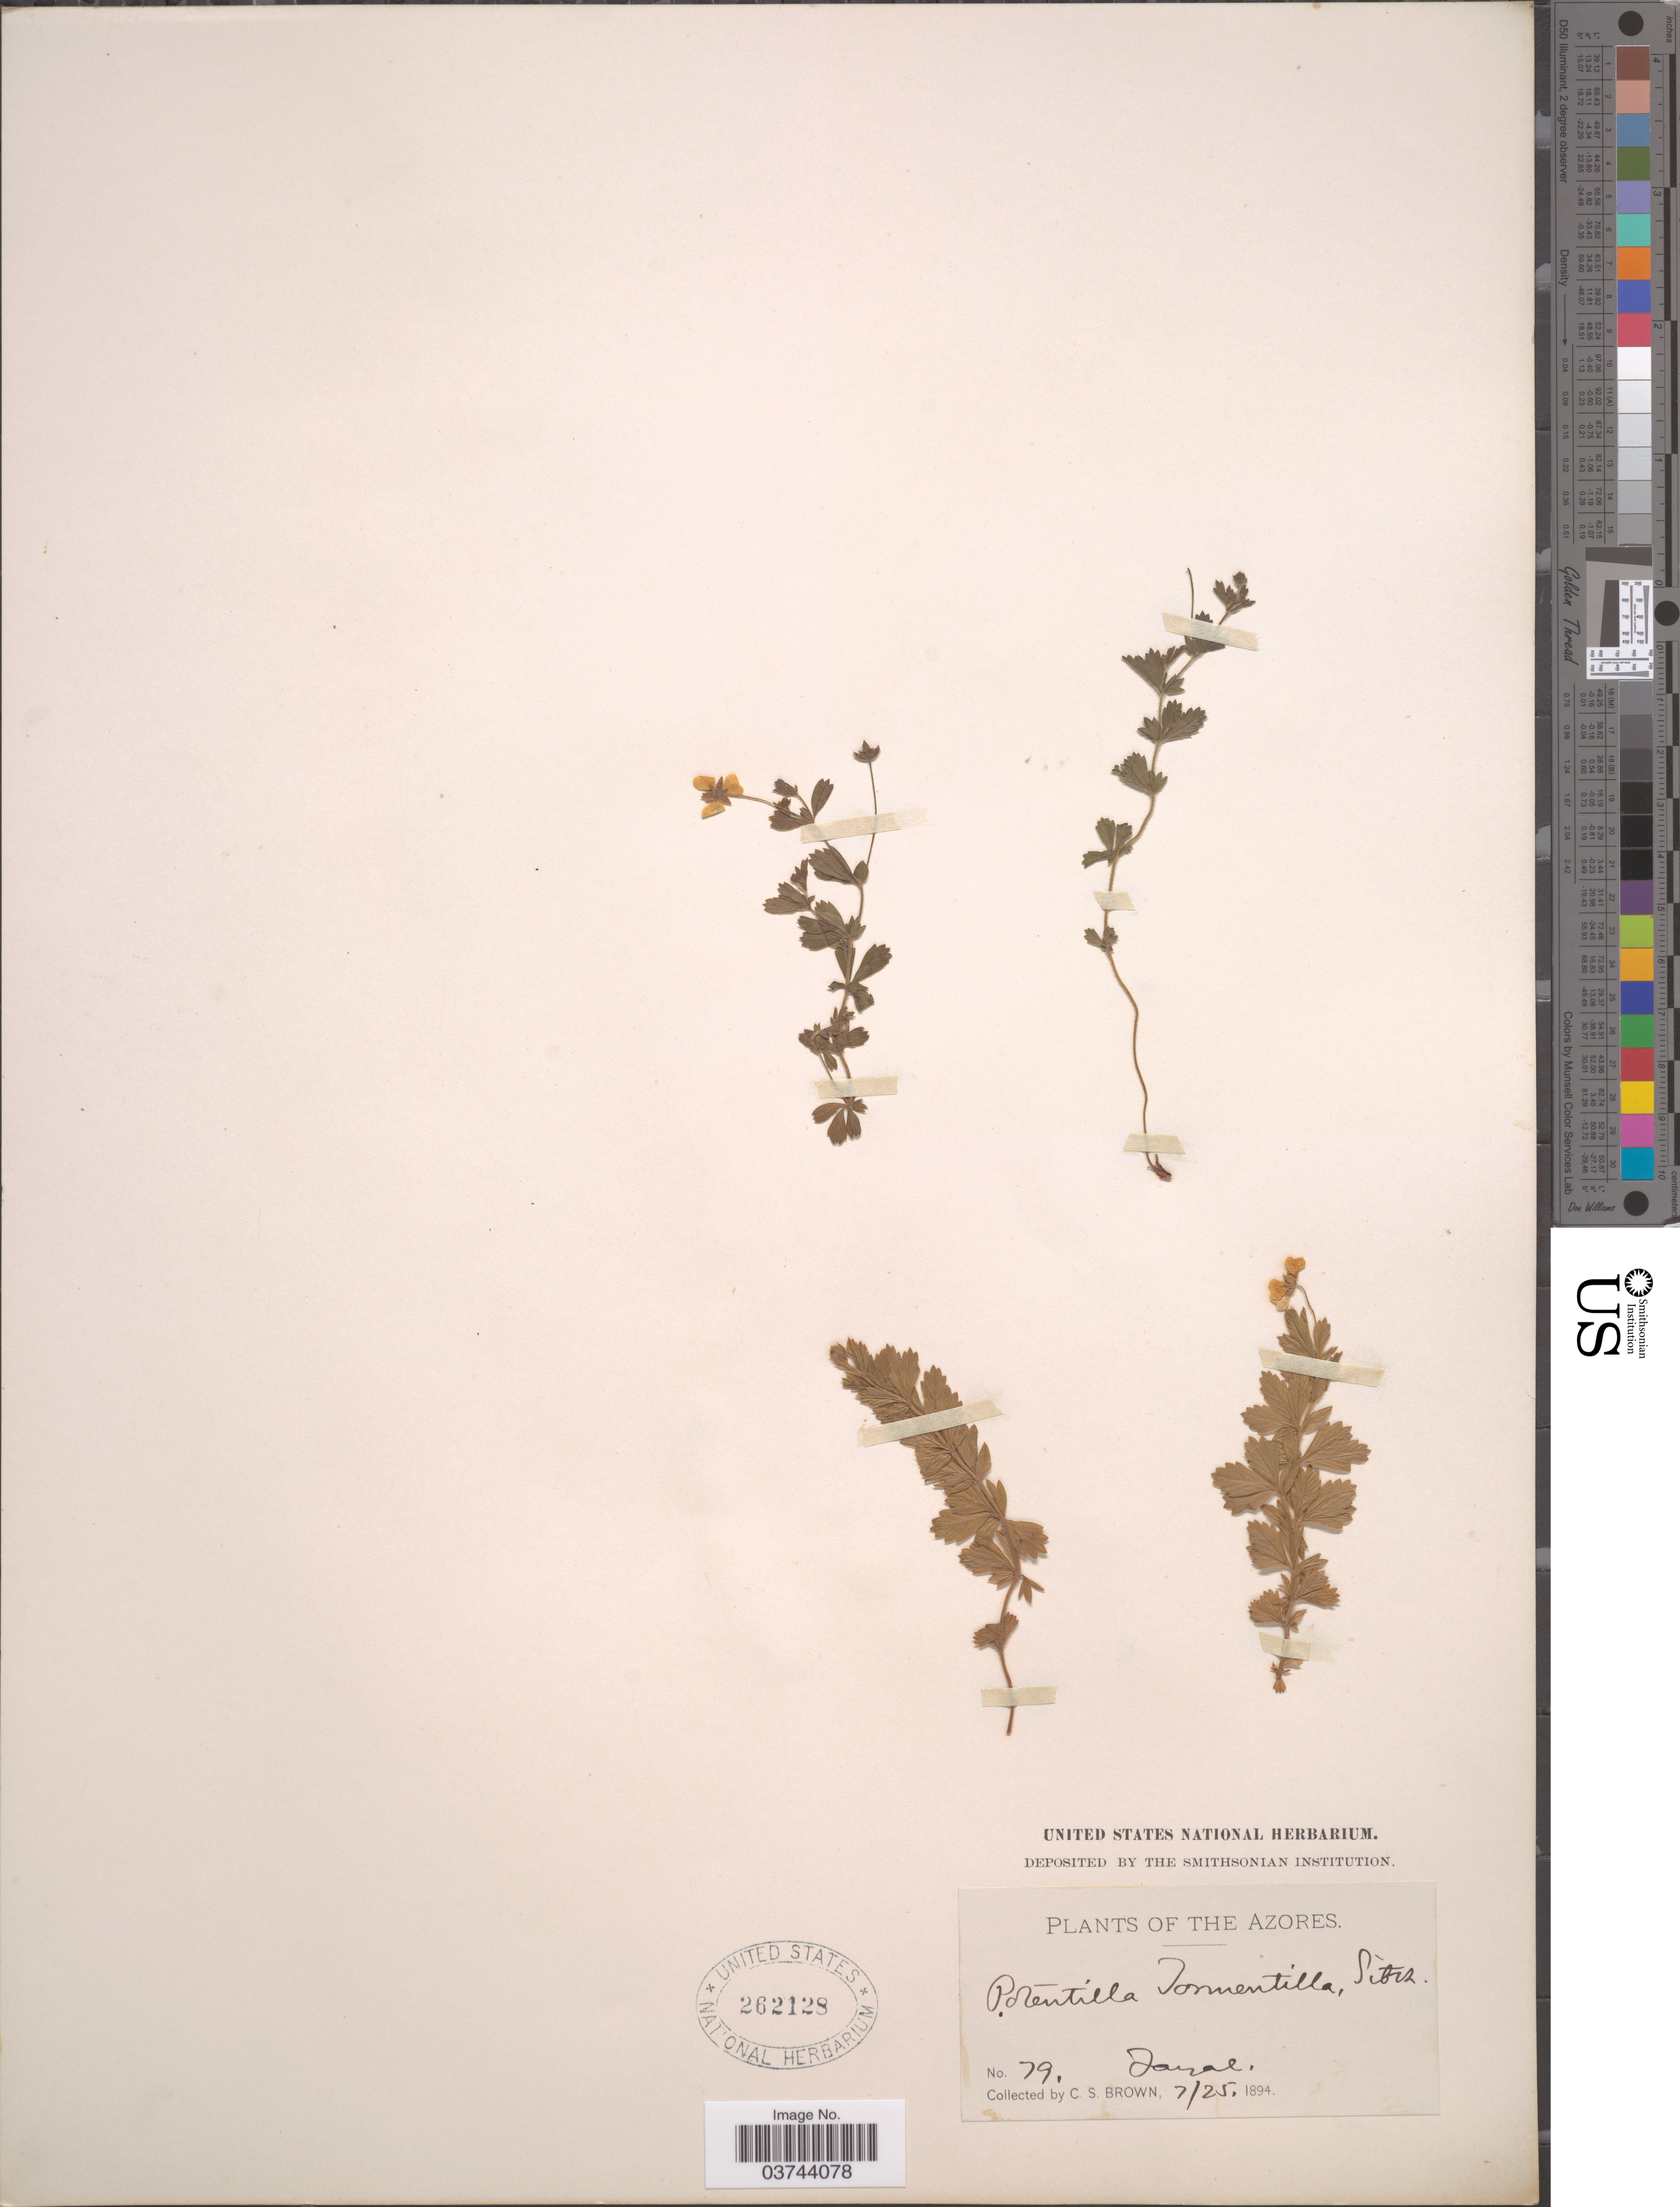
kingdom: Plantae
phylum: Tracheophyta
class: Magnoliopsida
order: Rosales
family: Rosaceae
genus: Potentilla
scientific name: Potentilla tormentilla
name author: Neck.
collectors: C. S. Brown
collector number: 79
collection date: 1894-07-25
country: Portugal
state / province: Azores (Aut. Reg.)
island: Faial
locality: Fayal.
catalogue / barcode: US 262128